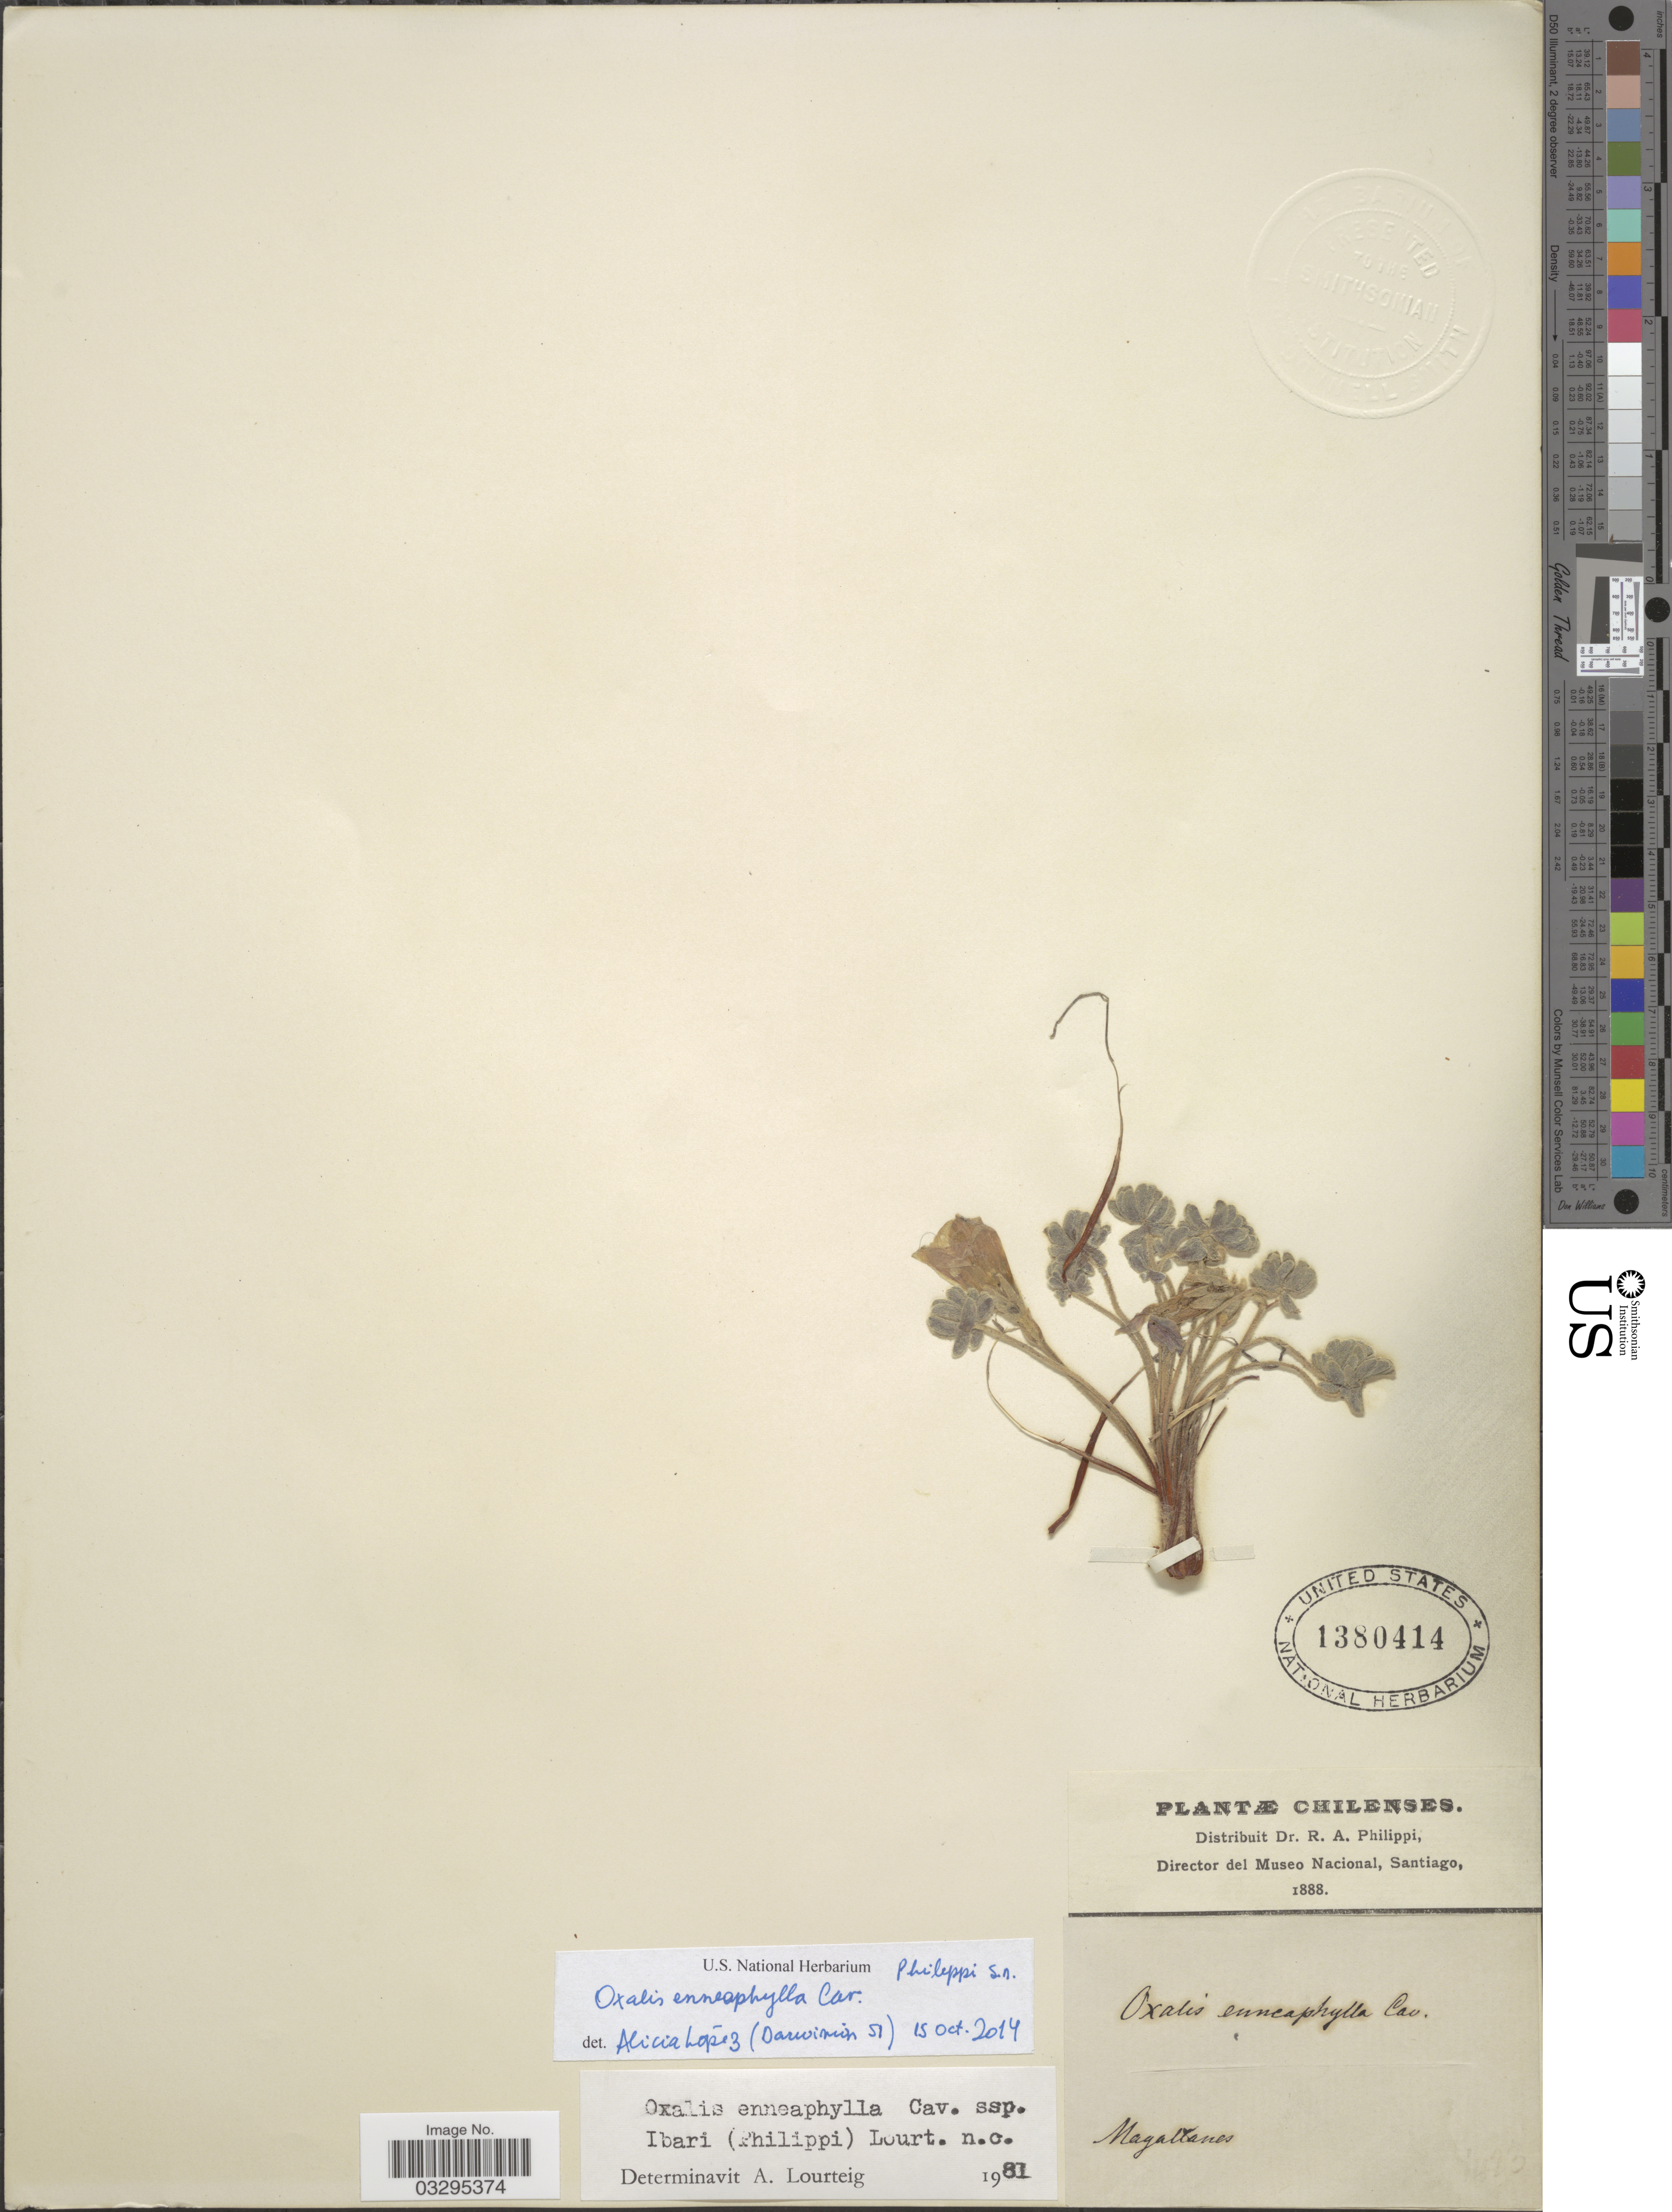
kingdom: Plantae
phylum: Tracheophyta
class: Magnoliopsida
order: Oxalidales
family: Oxalidaceae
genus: Oxalis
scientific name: Oxalis enneaphylla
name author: Cav.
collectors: ex. herb. R.A. Philippi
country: Chile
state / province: Magallanes y de la Antártica Chilena (XII)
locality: Magallanes.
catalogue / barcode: US 1380414